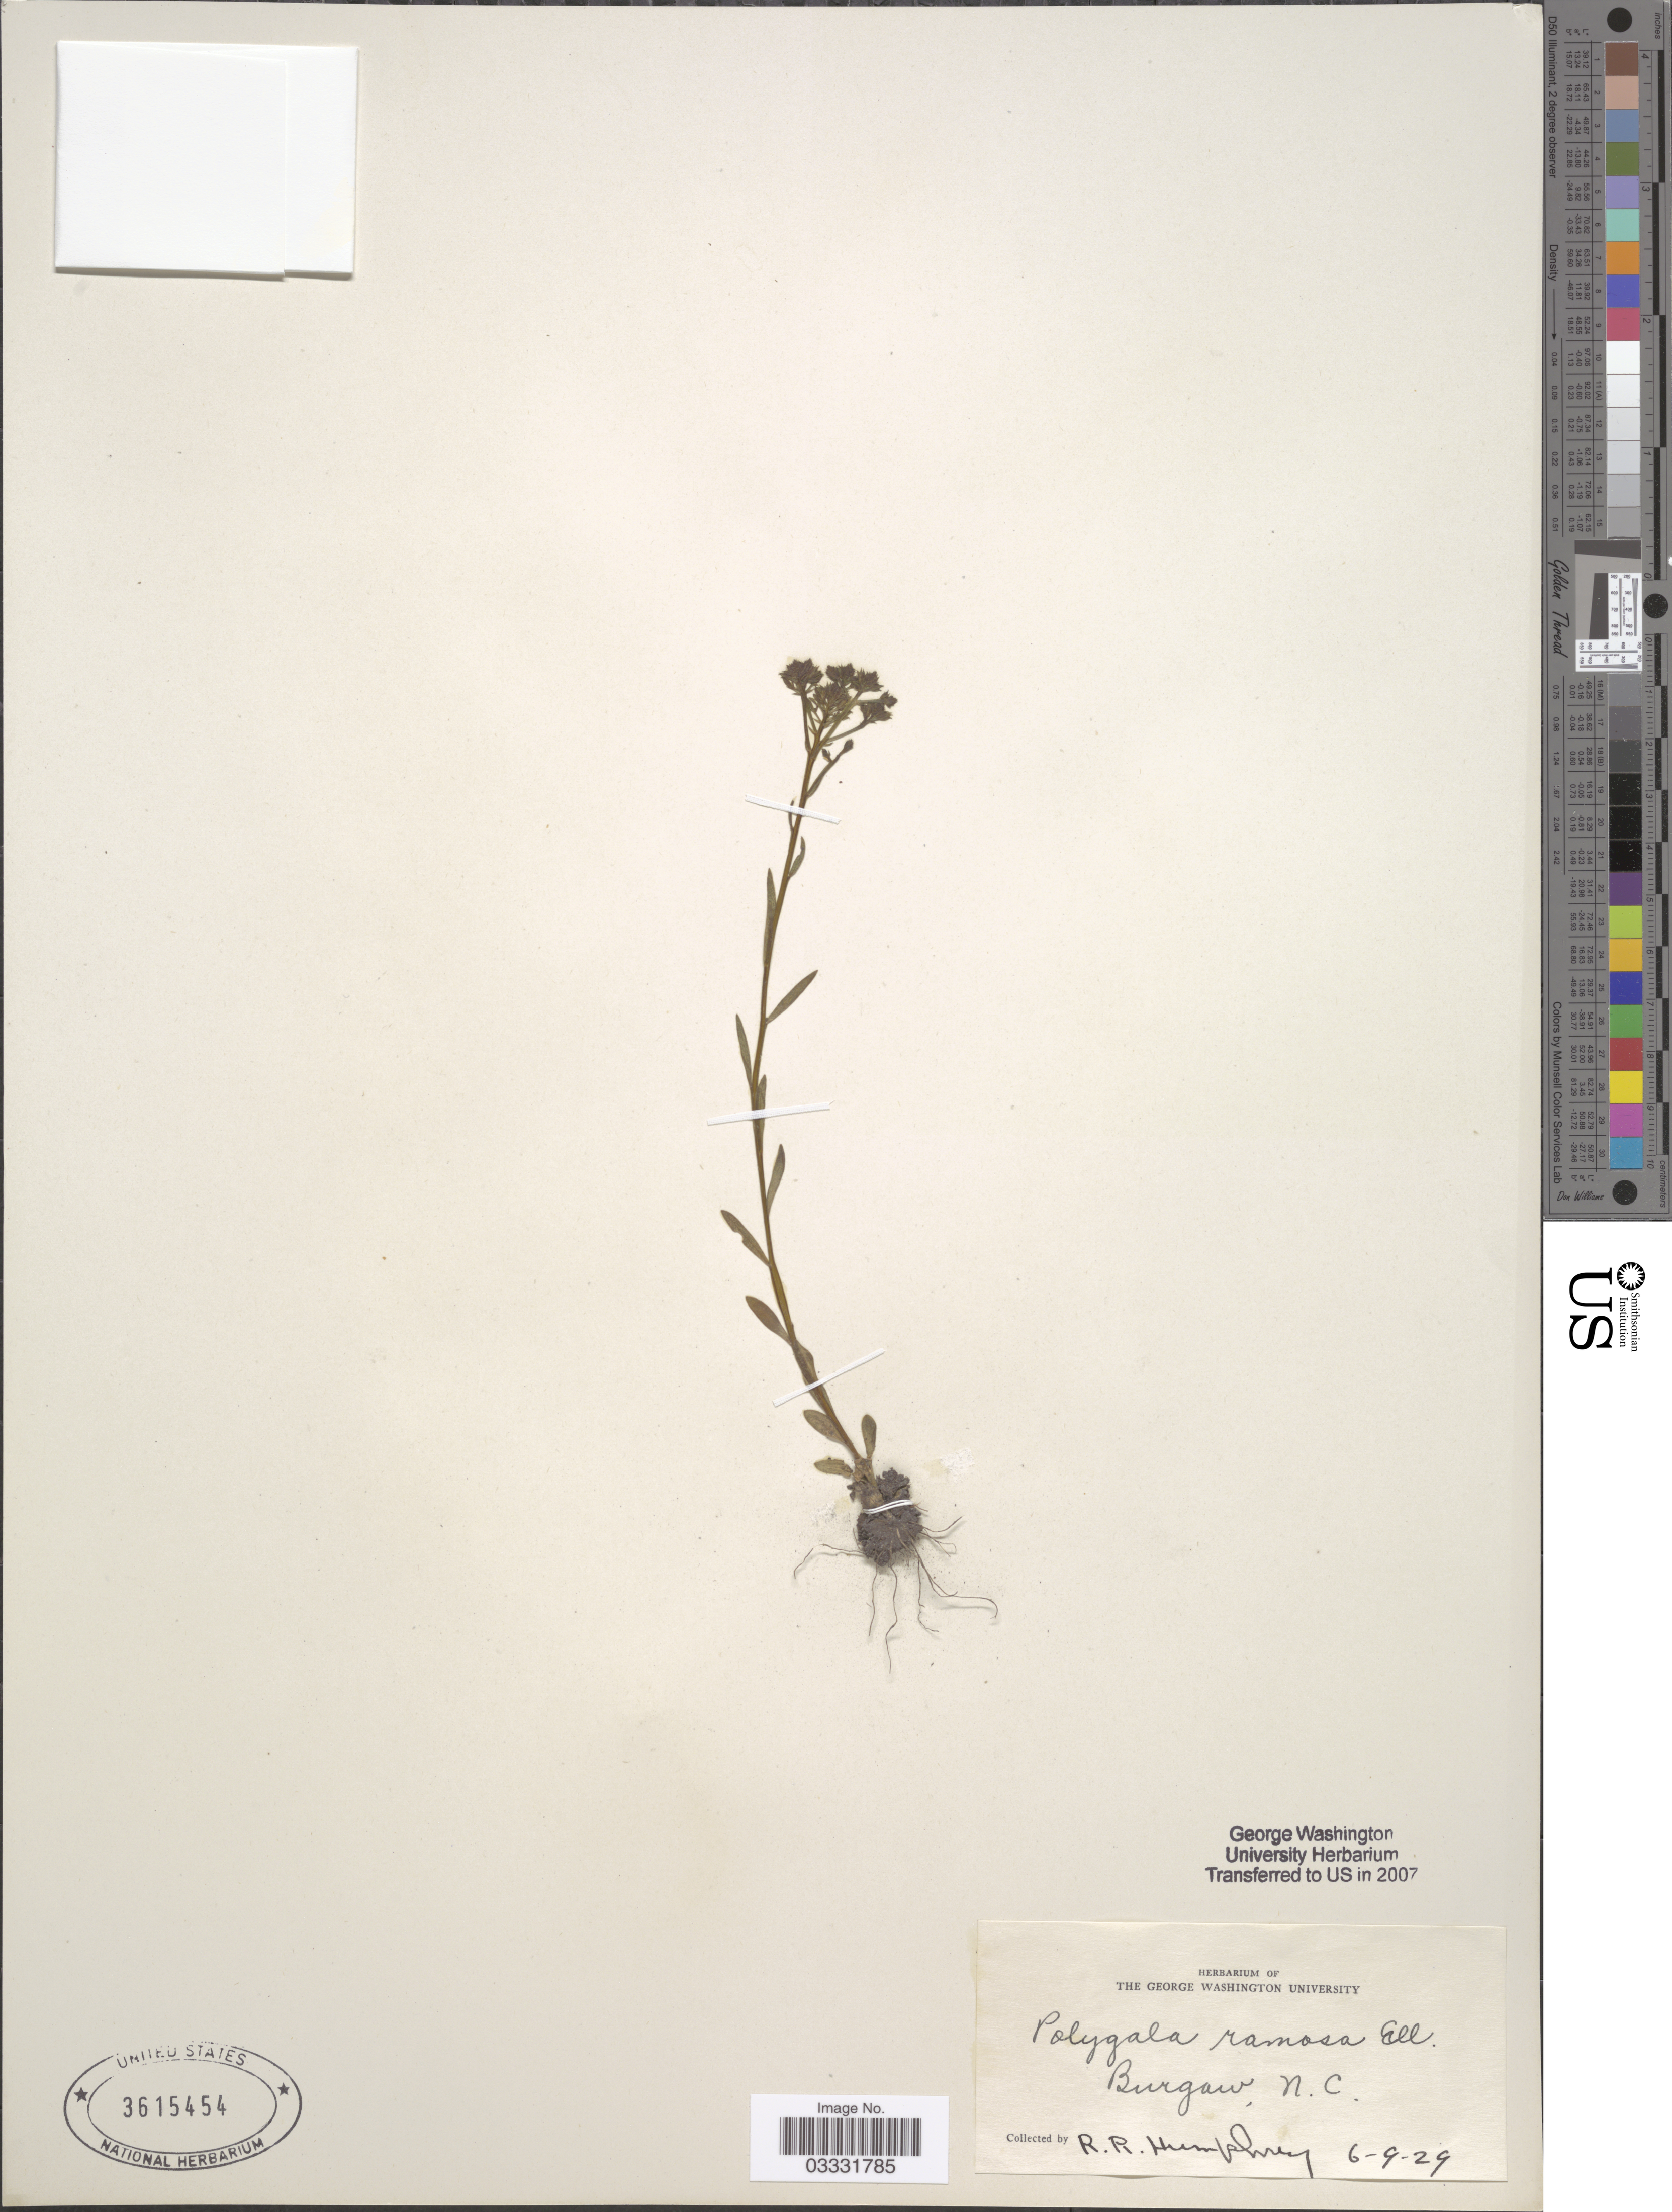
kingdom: Plantae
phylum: Tracheophyta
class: Magnoliopsida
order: Fabales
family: Polygalaceae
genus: Polygala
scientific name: Polygala ramosa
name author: Elliott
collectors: R. Humphrey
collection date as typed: Transcribed d/m/y: 9/6/29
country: United States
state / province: North Carolina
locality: Burgaw.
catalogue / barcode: US 3615454